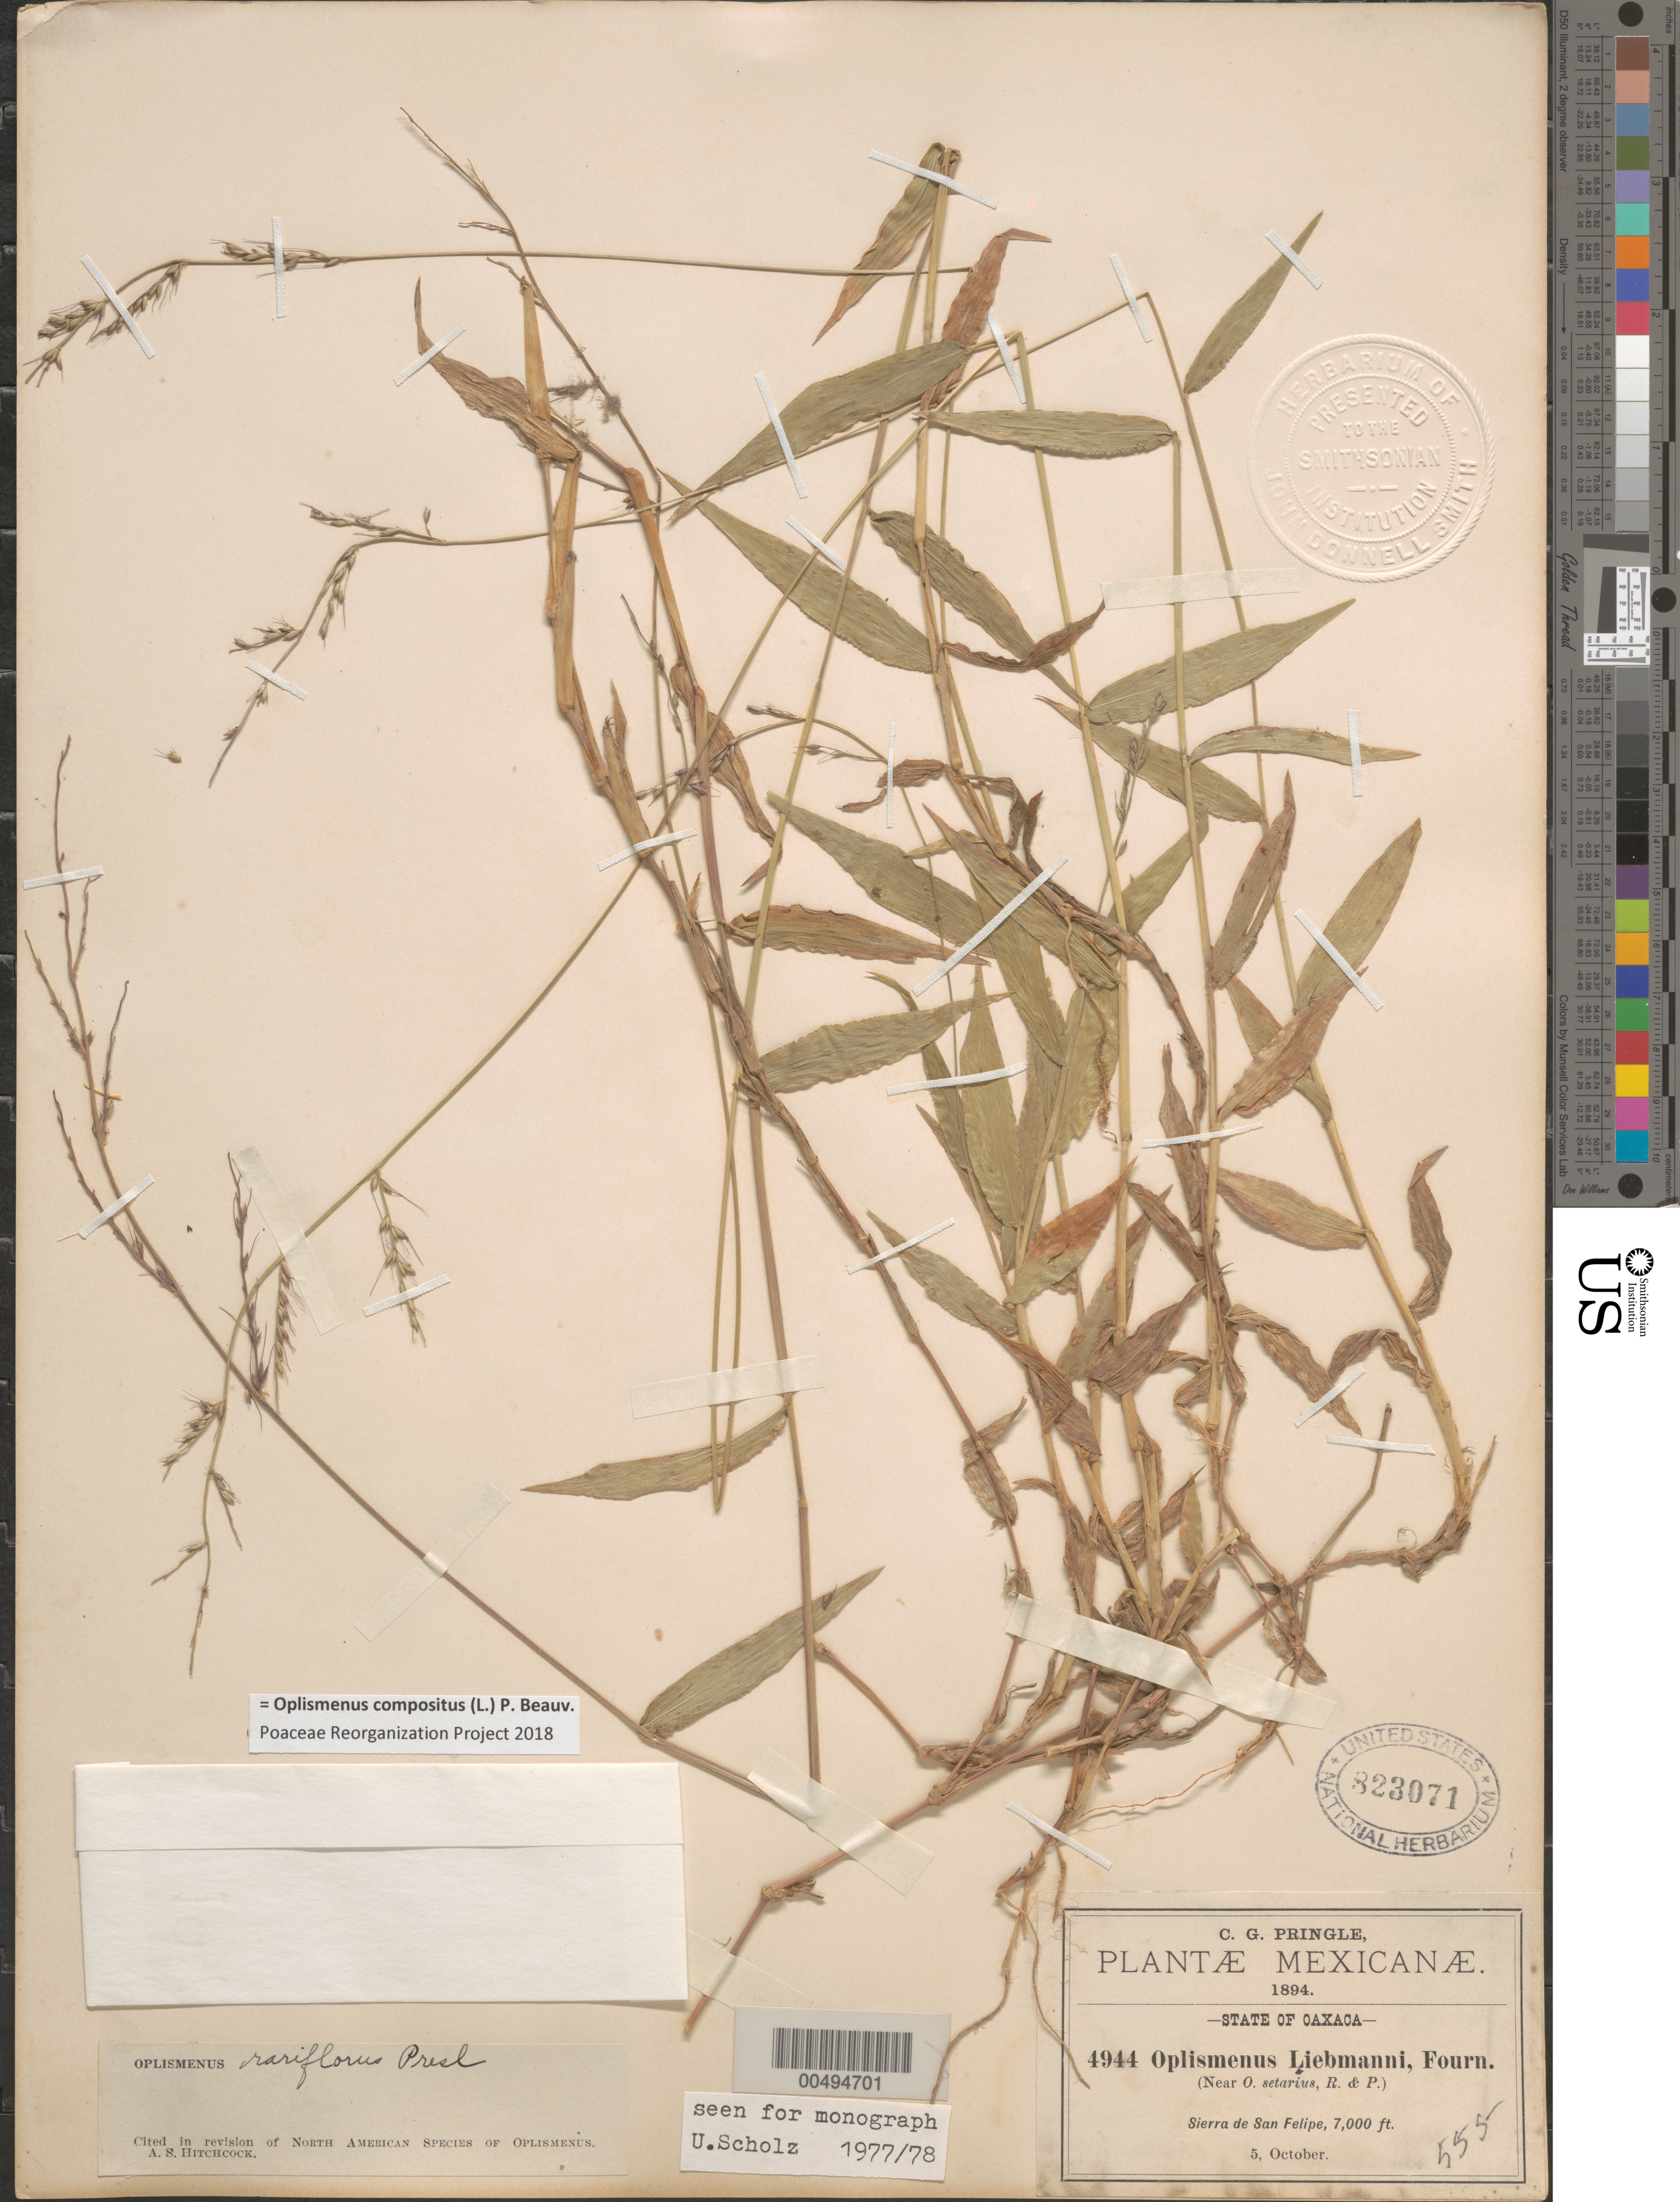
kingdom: Plantae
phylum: Tracheophyta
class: Liliopsida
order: Poales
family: Poaceae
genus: Oplismenus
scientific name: Oplismenus compositus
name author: (L.) P. Beauv.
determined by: Poaceae Reorganization Project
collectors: C. G. Pringle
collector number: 4944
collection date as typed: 5 Oct 1894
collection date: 1894-10-05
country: Mexico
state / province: Oaxaca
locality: Sierra de San Felipe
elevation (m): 2134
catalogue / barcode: US 823071